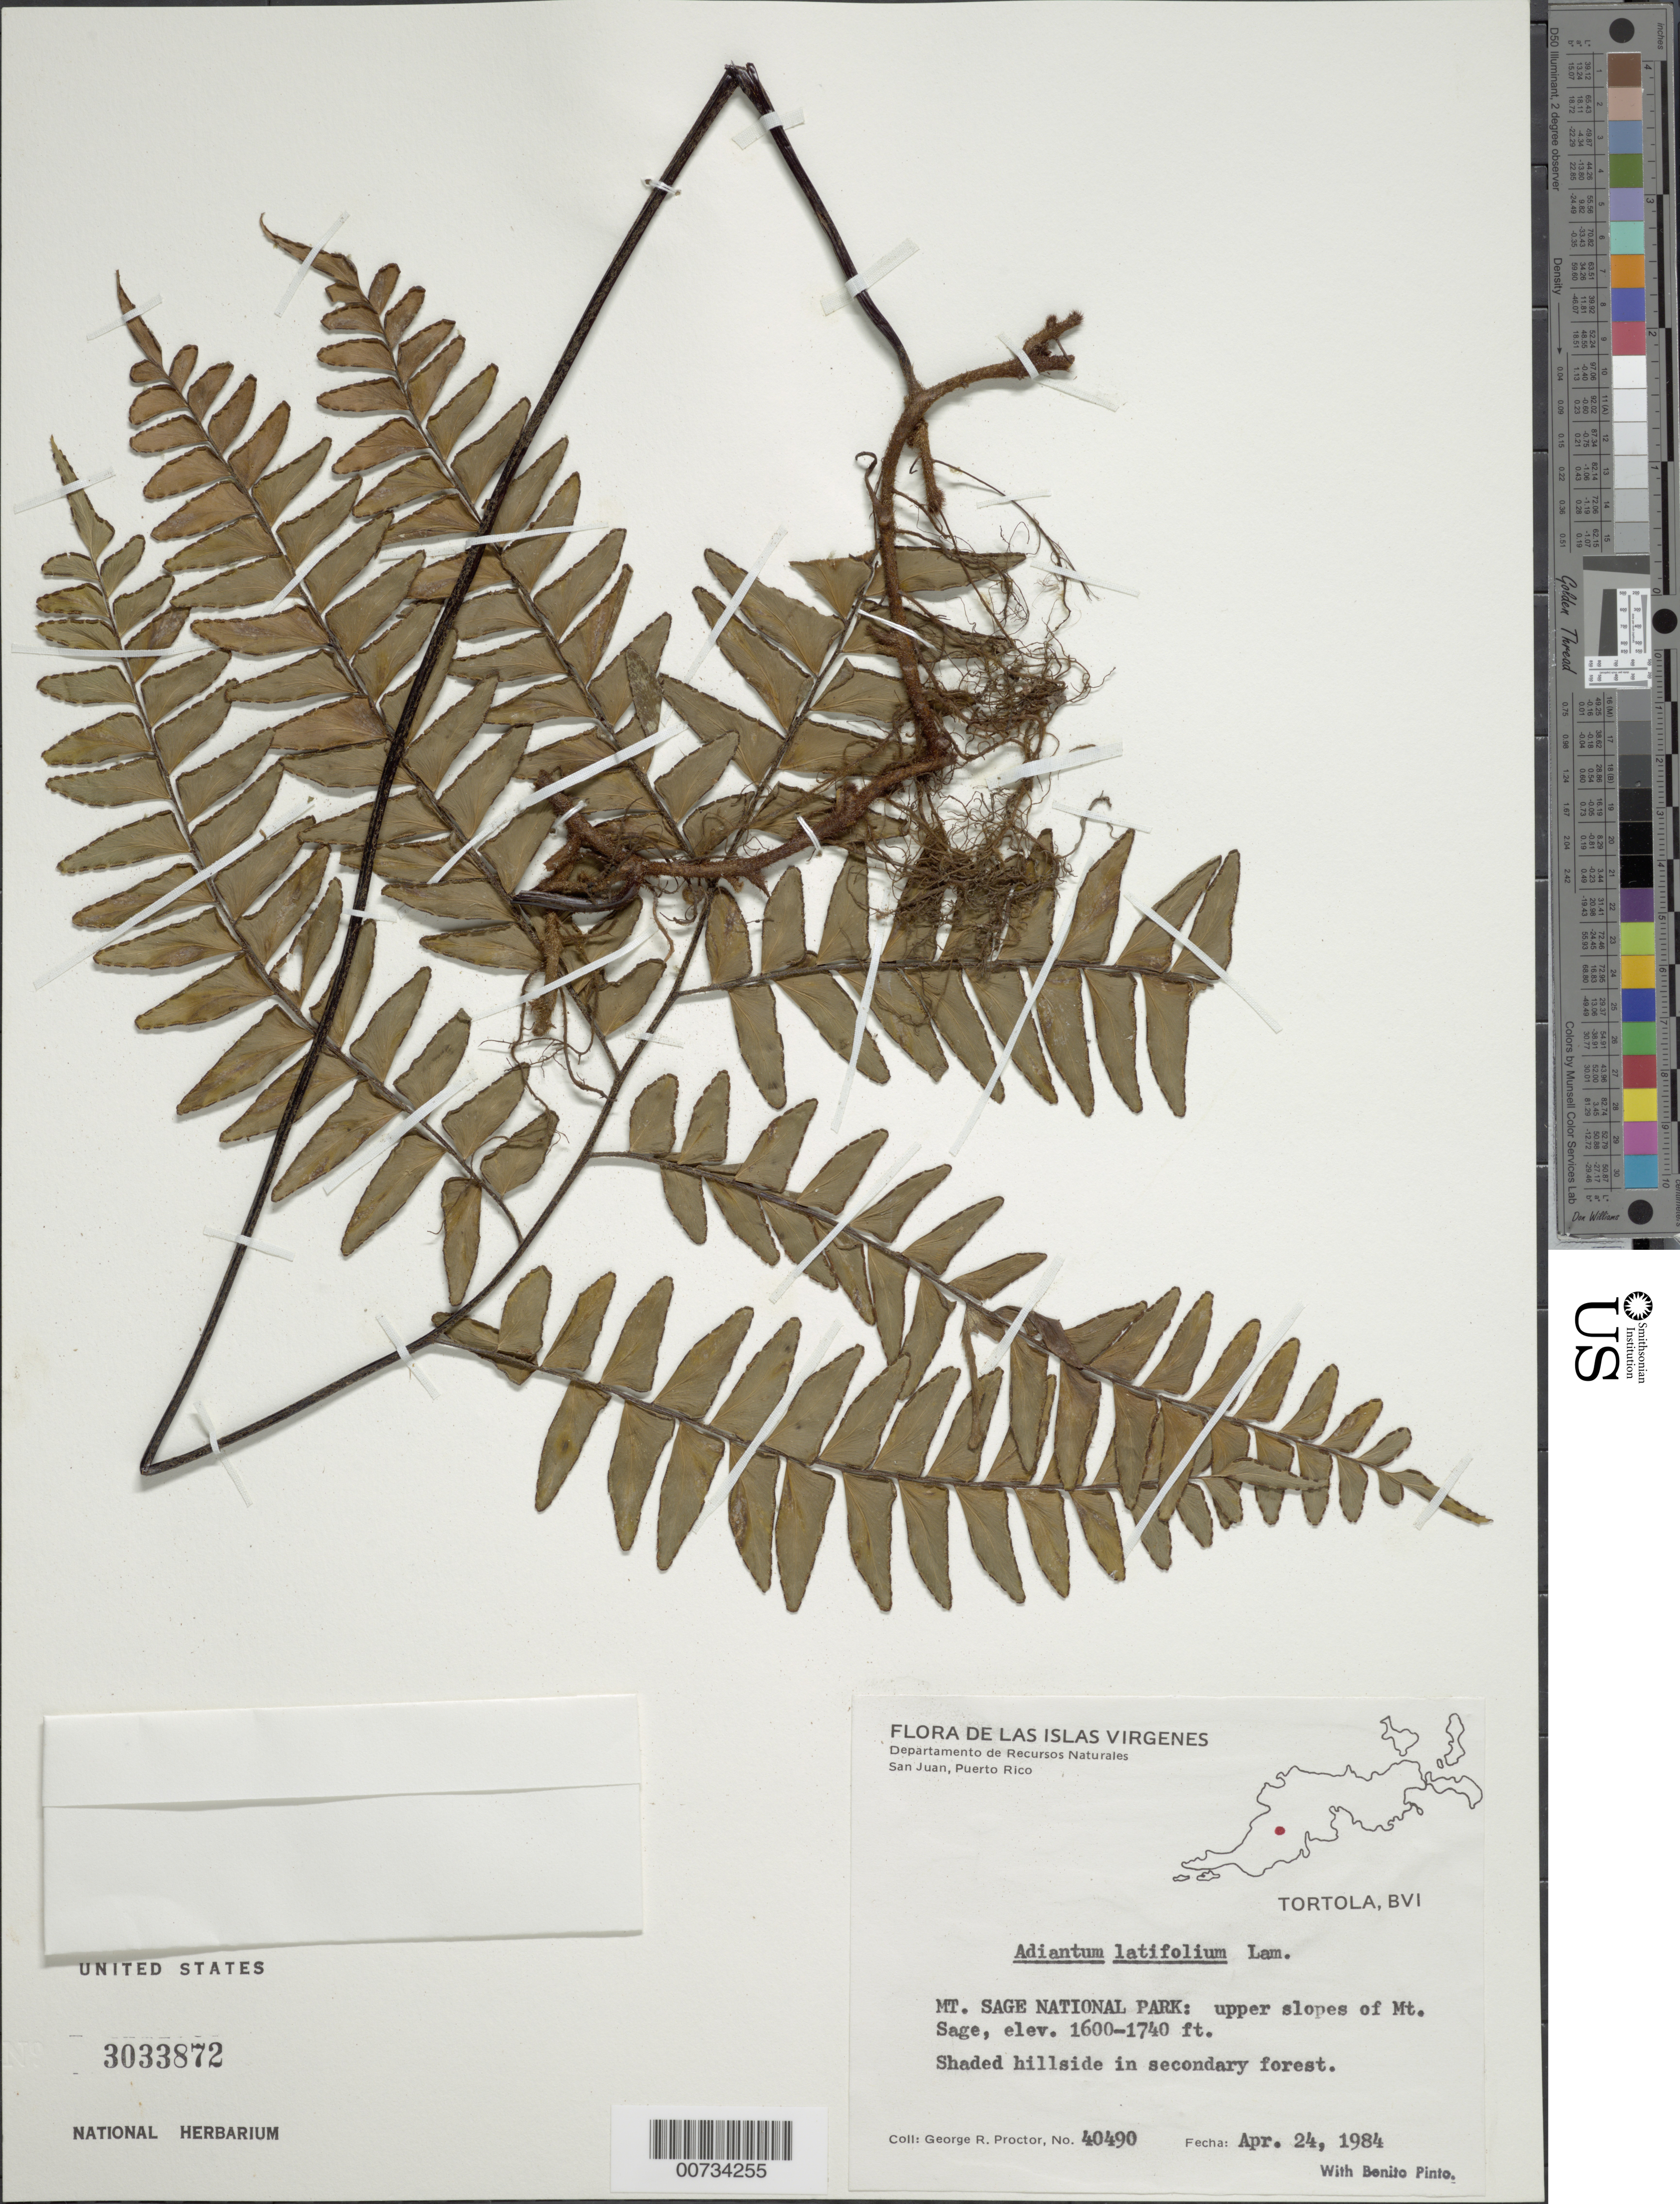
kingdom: Plantae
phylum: Tracheophyta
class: Polypodiopsida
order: Polypodiales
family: Pteridaceae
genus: Adiantum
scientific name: Adiantum latifolium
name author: Lam.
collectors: G. R. Proctor & B. Pinto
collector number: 40490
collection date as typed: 24 Apr 1984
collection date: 1984-04-24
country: British Virgin Islands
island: Tortola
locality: Tortola, Mt. Sage Natl. Park: upper slopes of Mt. Sage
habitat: Shaded hillside in secondary forest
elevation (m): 488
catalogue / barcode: US 3033872